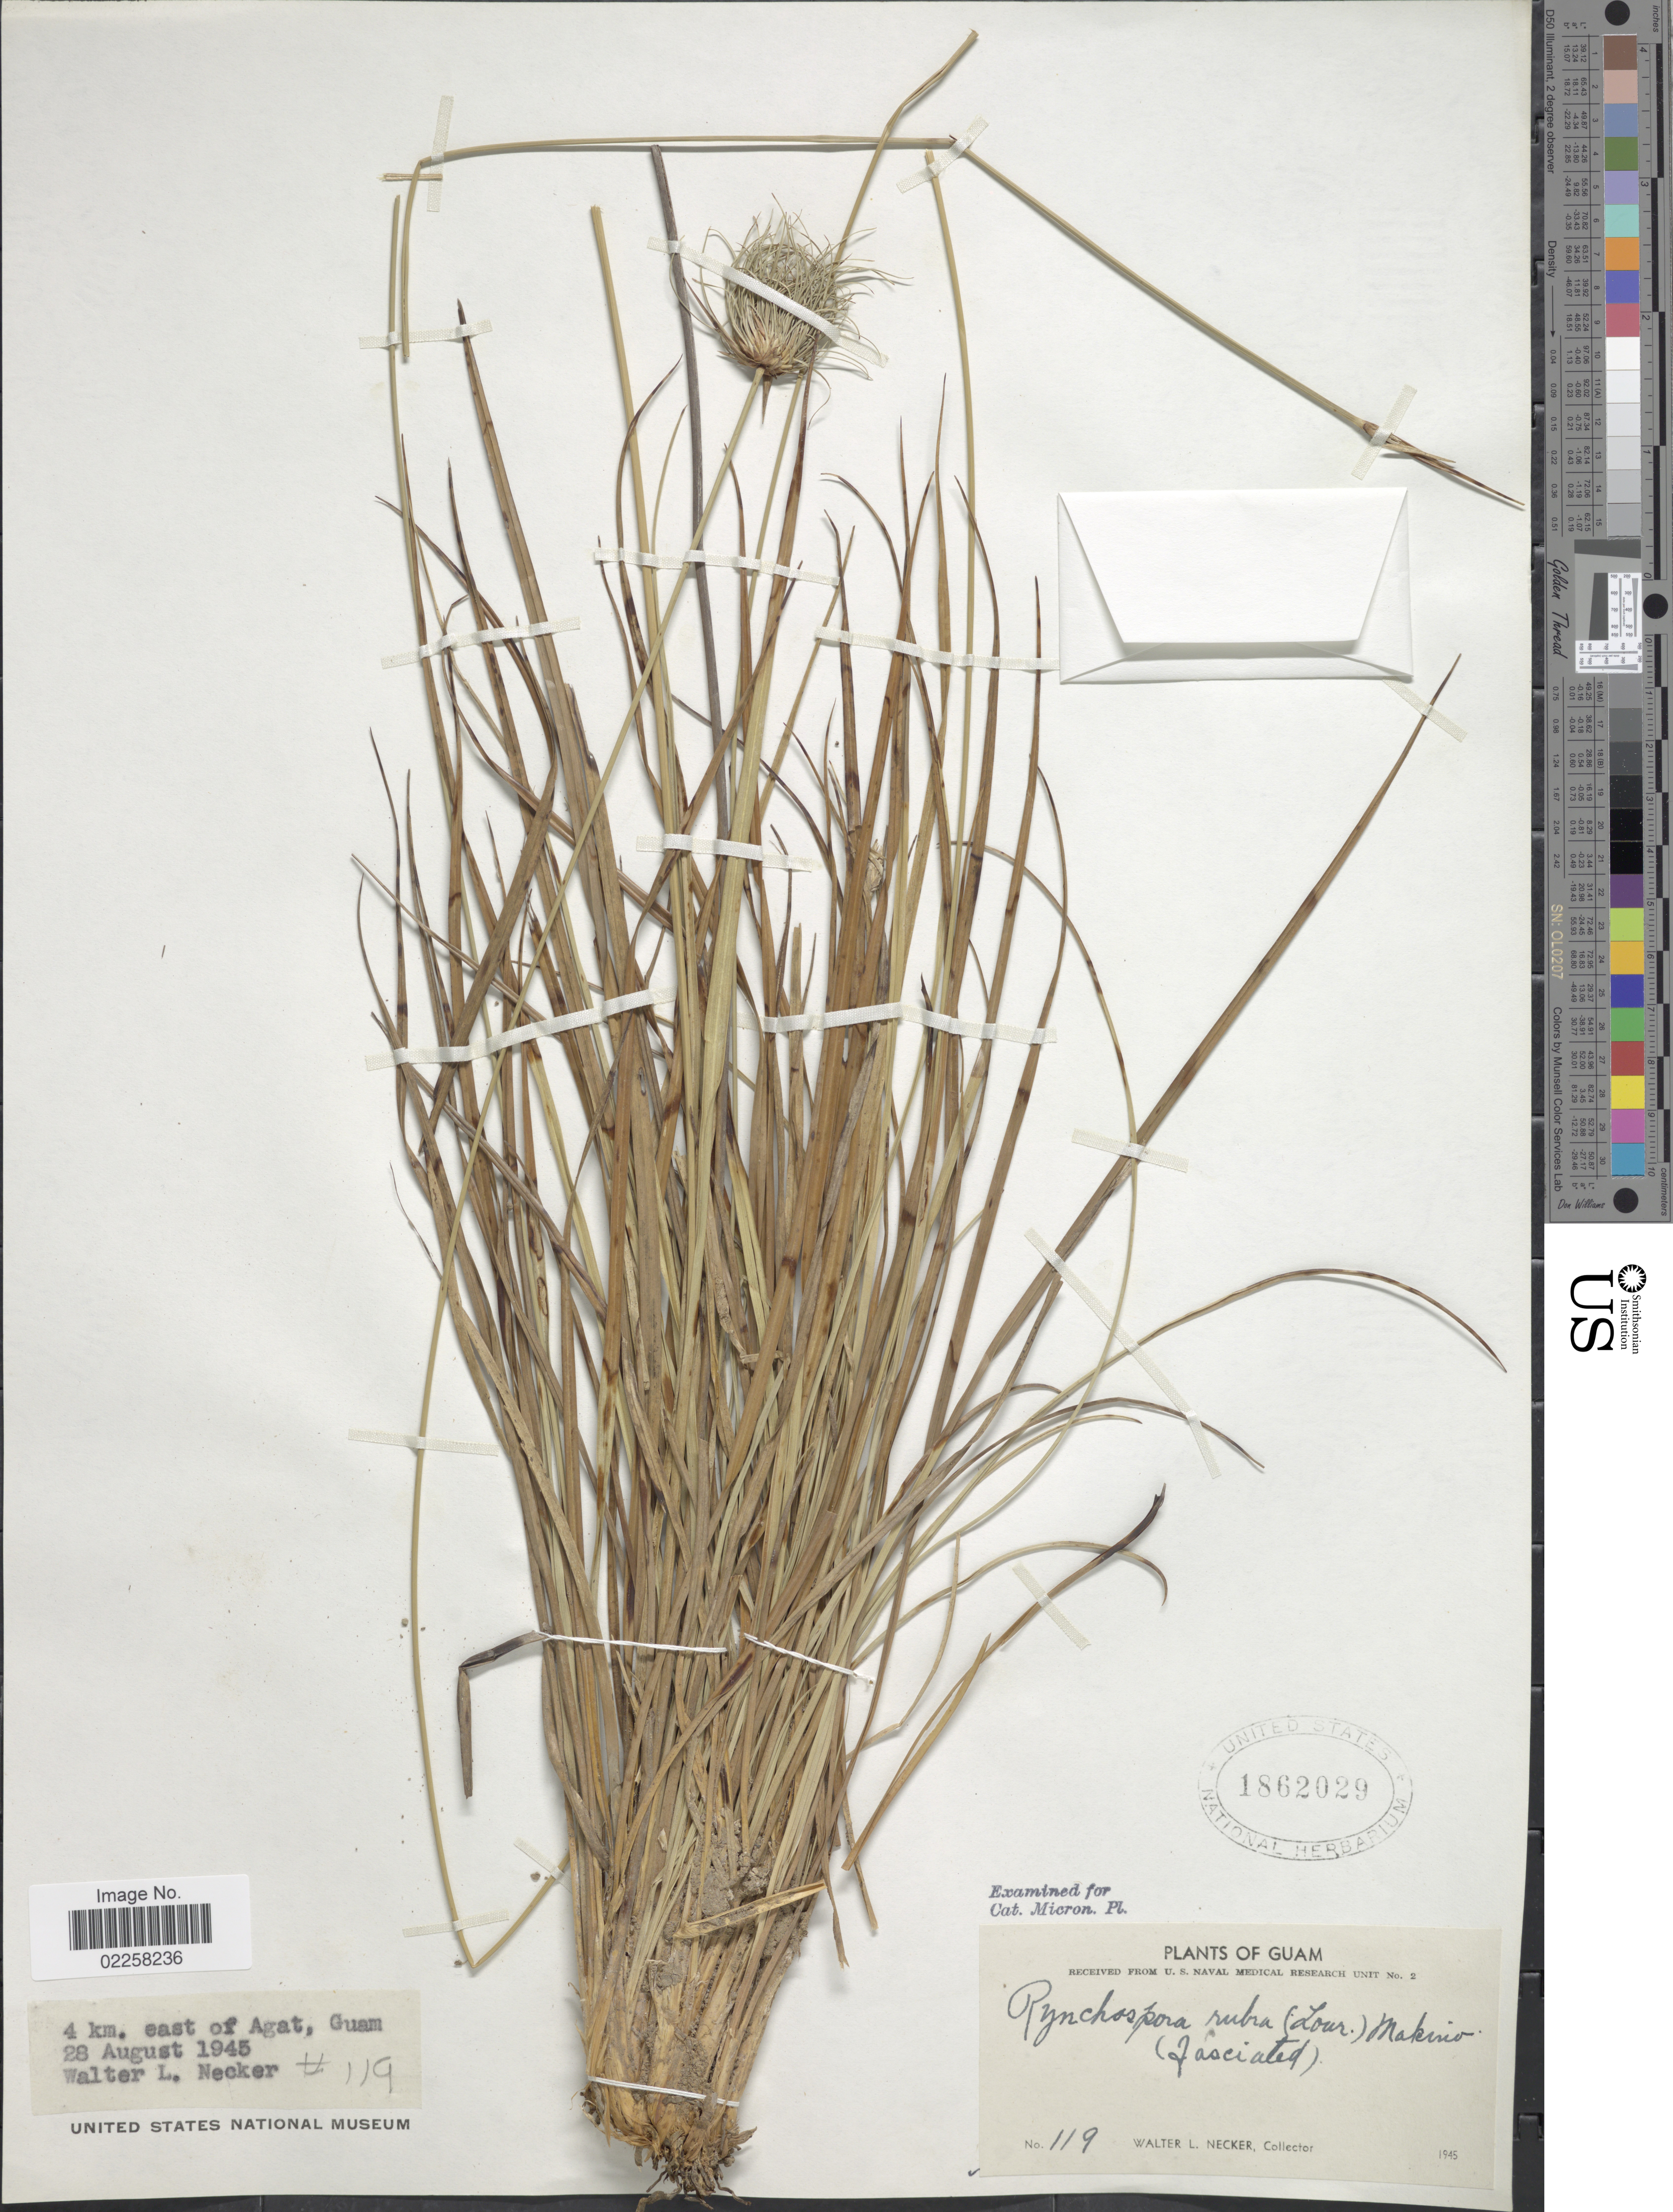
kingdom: Plantae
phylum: Tracheophyta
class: Liliopsida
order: Poales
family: Cyperaceae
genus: Rhynchospora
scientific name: Rhynchospora rubra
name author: (Lour.) Makino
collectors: W. L. Necker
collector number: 119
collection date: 1945-08-28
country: Guam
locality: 4 km. east of Agat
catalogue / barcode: US 1862029